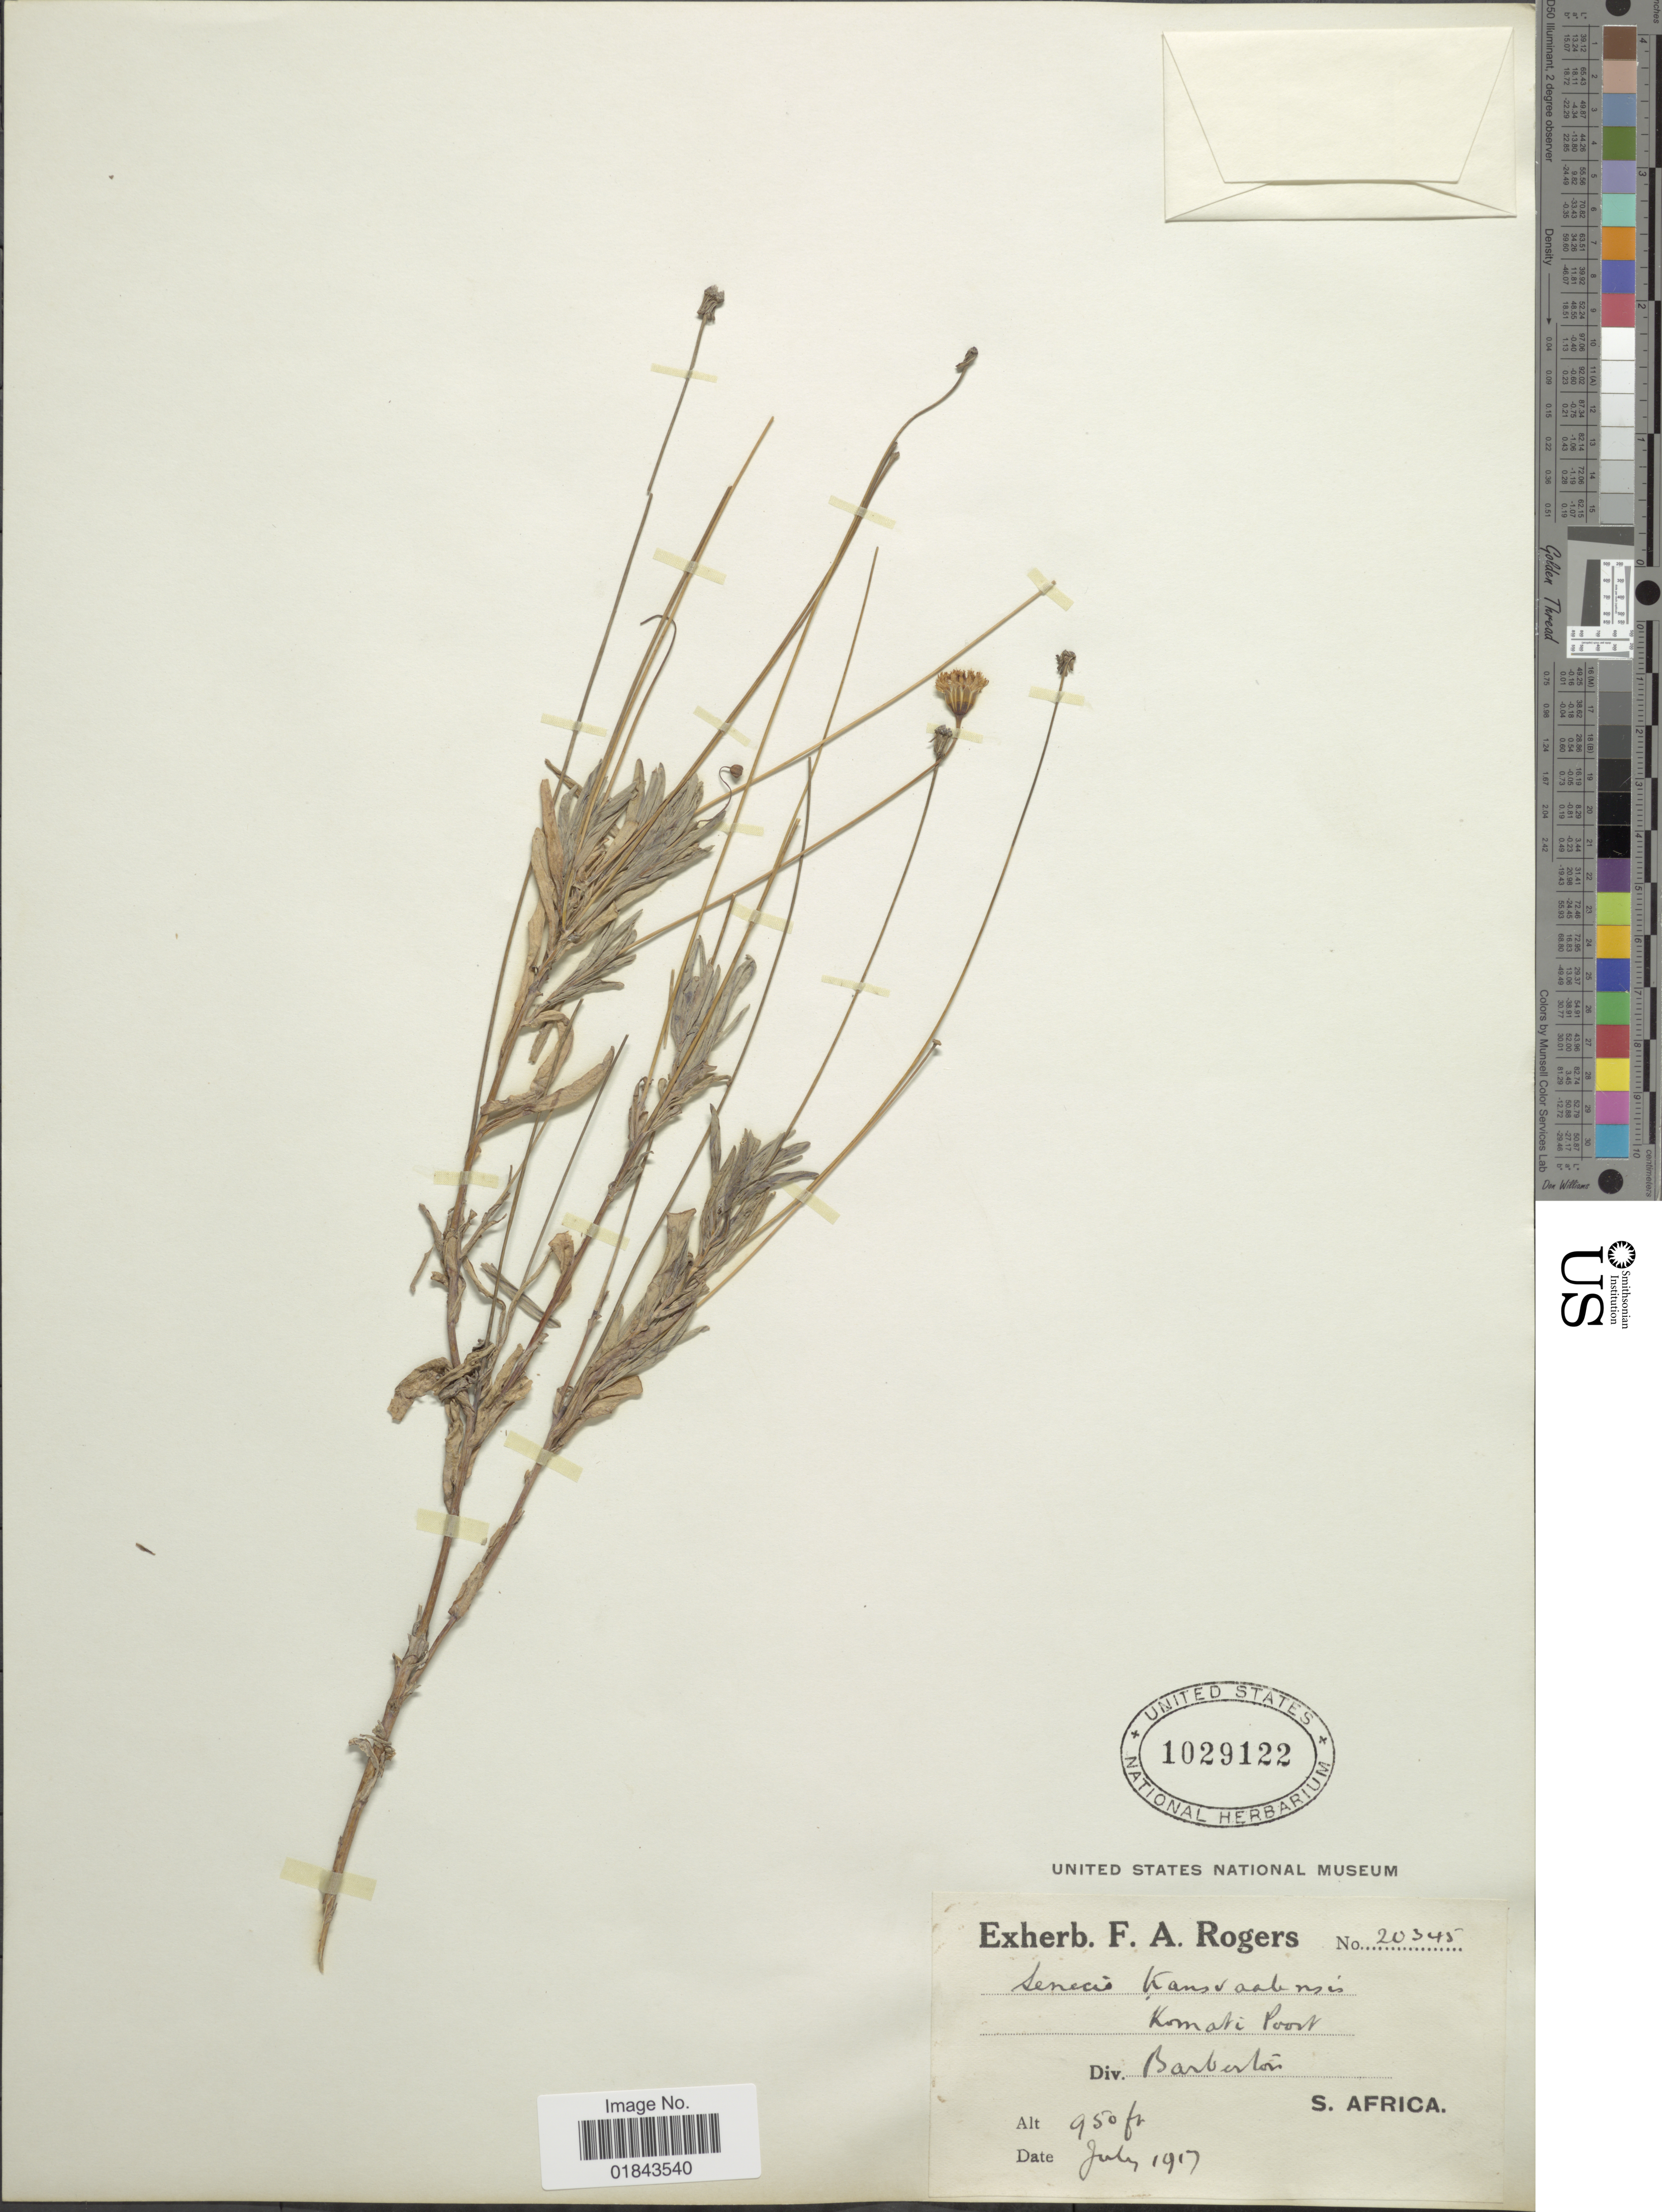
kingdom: Plantae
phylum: Tracheophyta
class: Magnoliopsida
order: Asterales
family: Asteraceae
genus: Emilia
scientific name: Emilia transvaalensis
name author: (Bolus) C. Jeffrey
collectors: ex herb. F. A. Rogers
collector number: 20345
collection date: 1917-07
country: South Africa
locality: Komati Poort, Div. Barberton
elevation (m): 290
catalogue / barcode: US 1029122